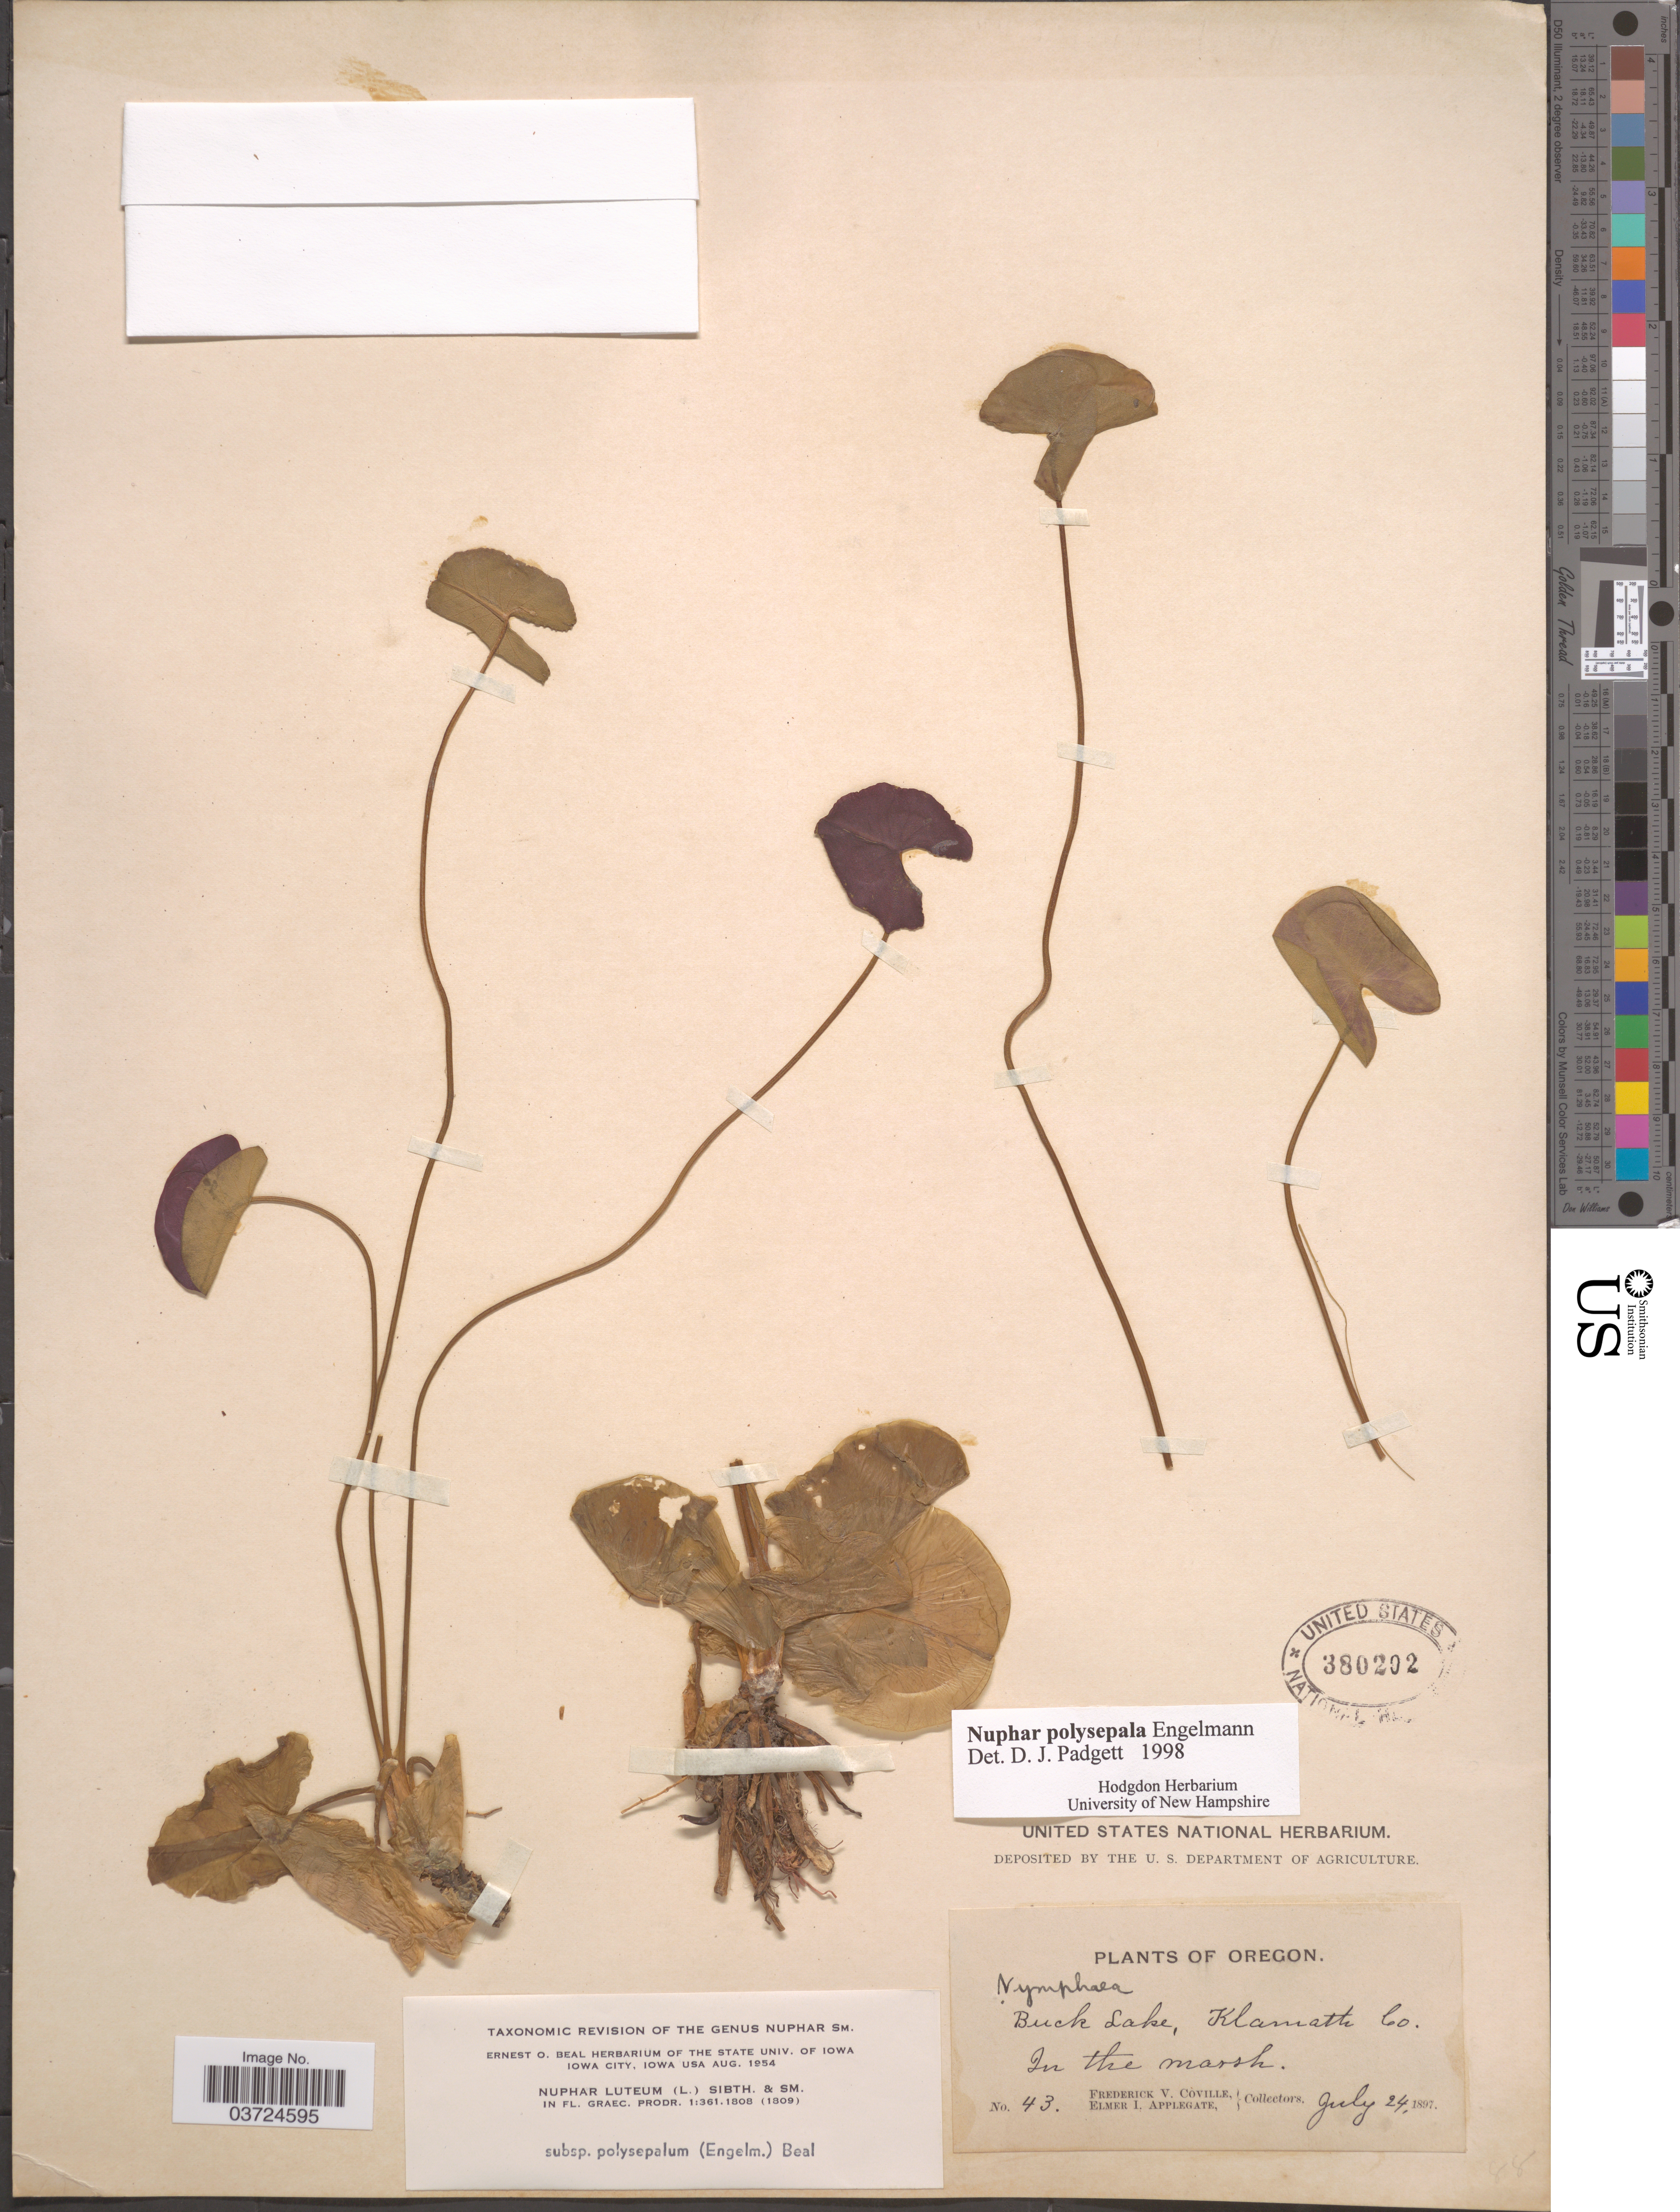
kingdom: Plantae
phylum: Tracheophyta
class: Magnoliopsida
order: Nymphaeales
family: Nymphaeaceae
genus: Nuphar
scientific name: Nuphar polysepala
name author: Englem.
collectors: F. V. Coville & E. I. Applegate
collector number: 43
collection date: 1897-07-24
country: United States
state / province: Oregon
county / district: Klamath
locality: Buck Lake, Klamath Co. In the marsh.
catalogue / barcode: US 380202